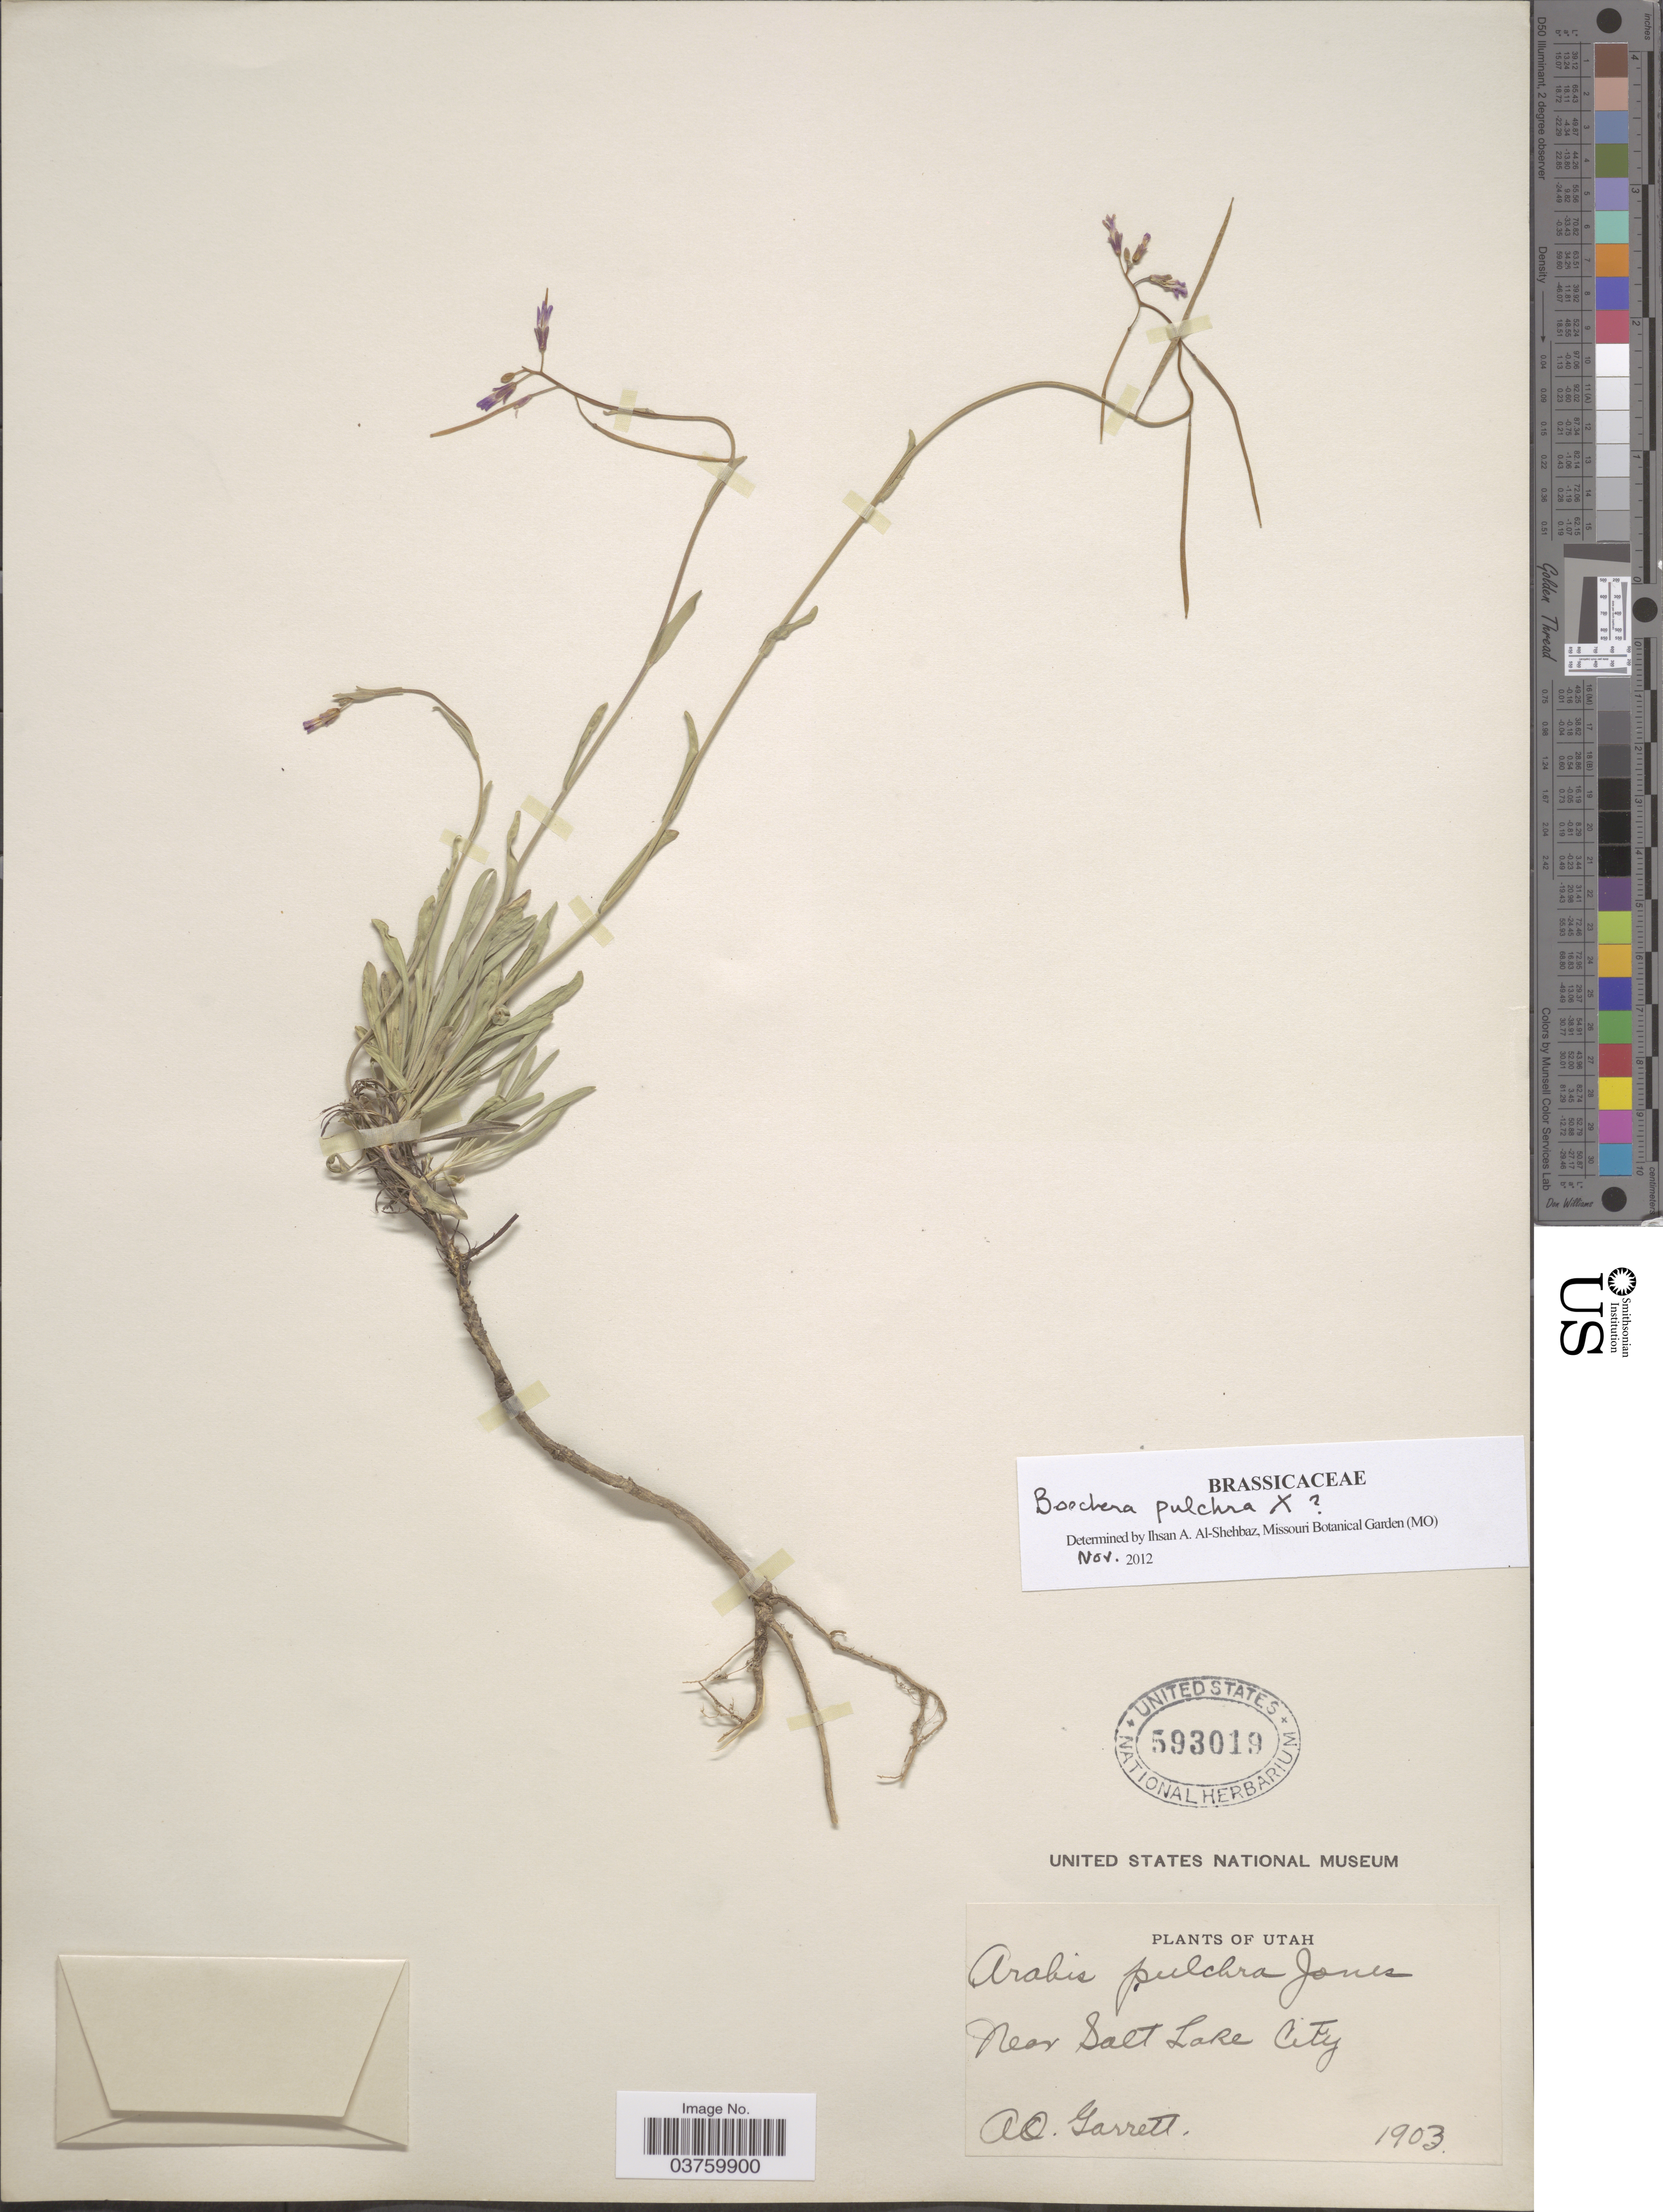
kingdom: Plantae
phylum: Tracheophyta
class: Magnoliopsida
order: Brassicales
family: Brassicaceae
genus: Boechera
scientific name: Boechera pulchra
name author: (M.E. Jones ex S. Watson) W.A. Weber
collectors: A. O. Garrett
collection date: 1903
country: United States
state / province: Utah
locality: Near Salt Lake City.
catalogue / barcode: US 593019